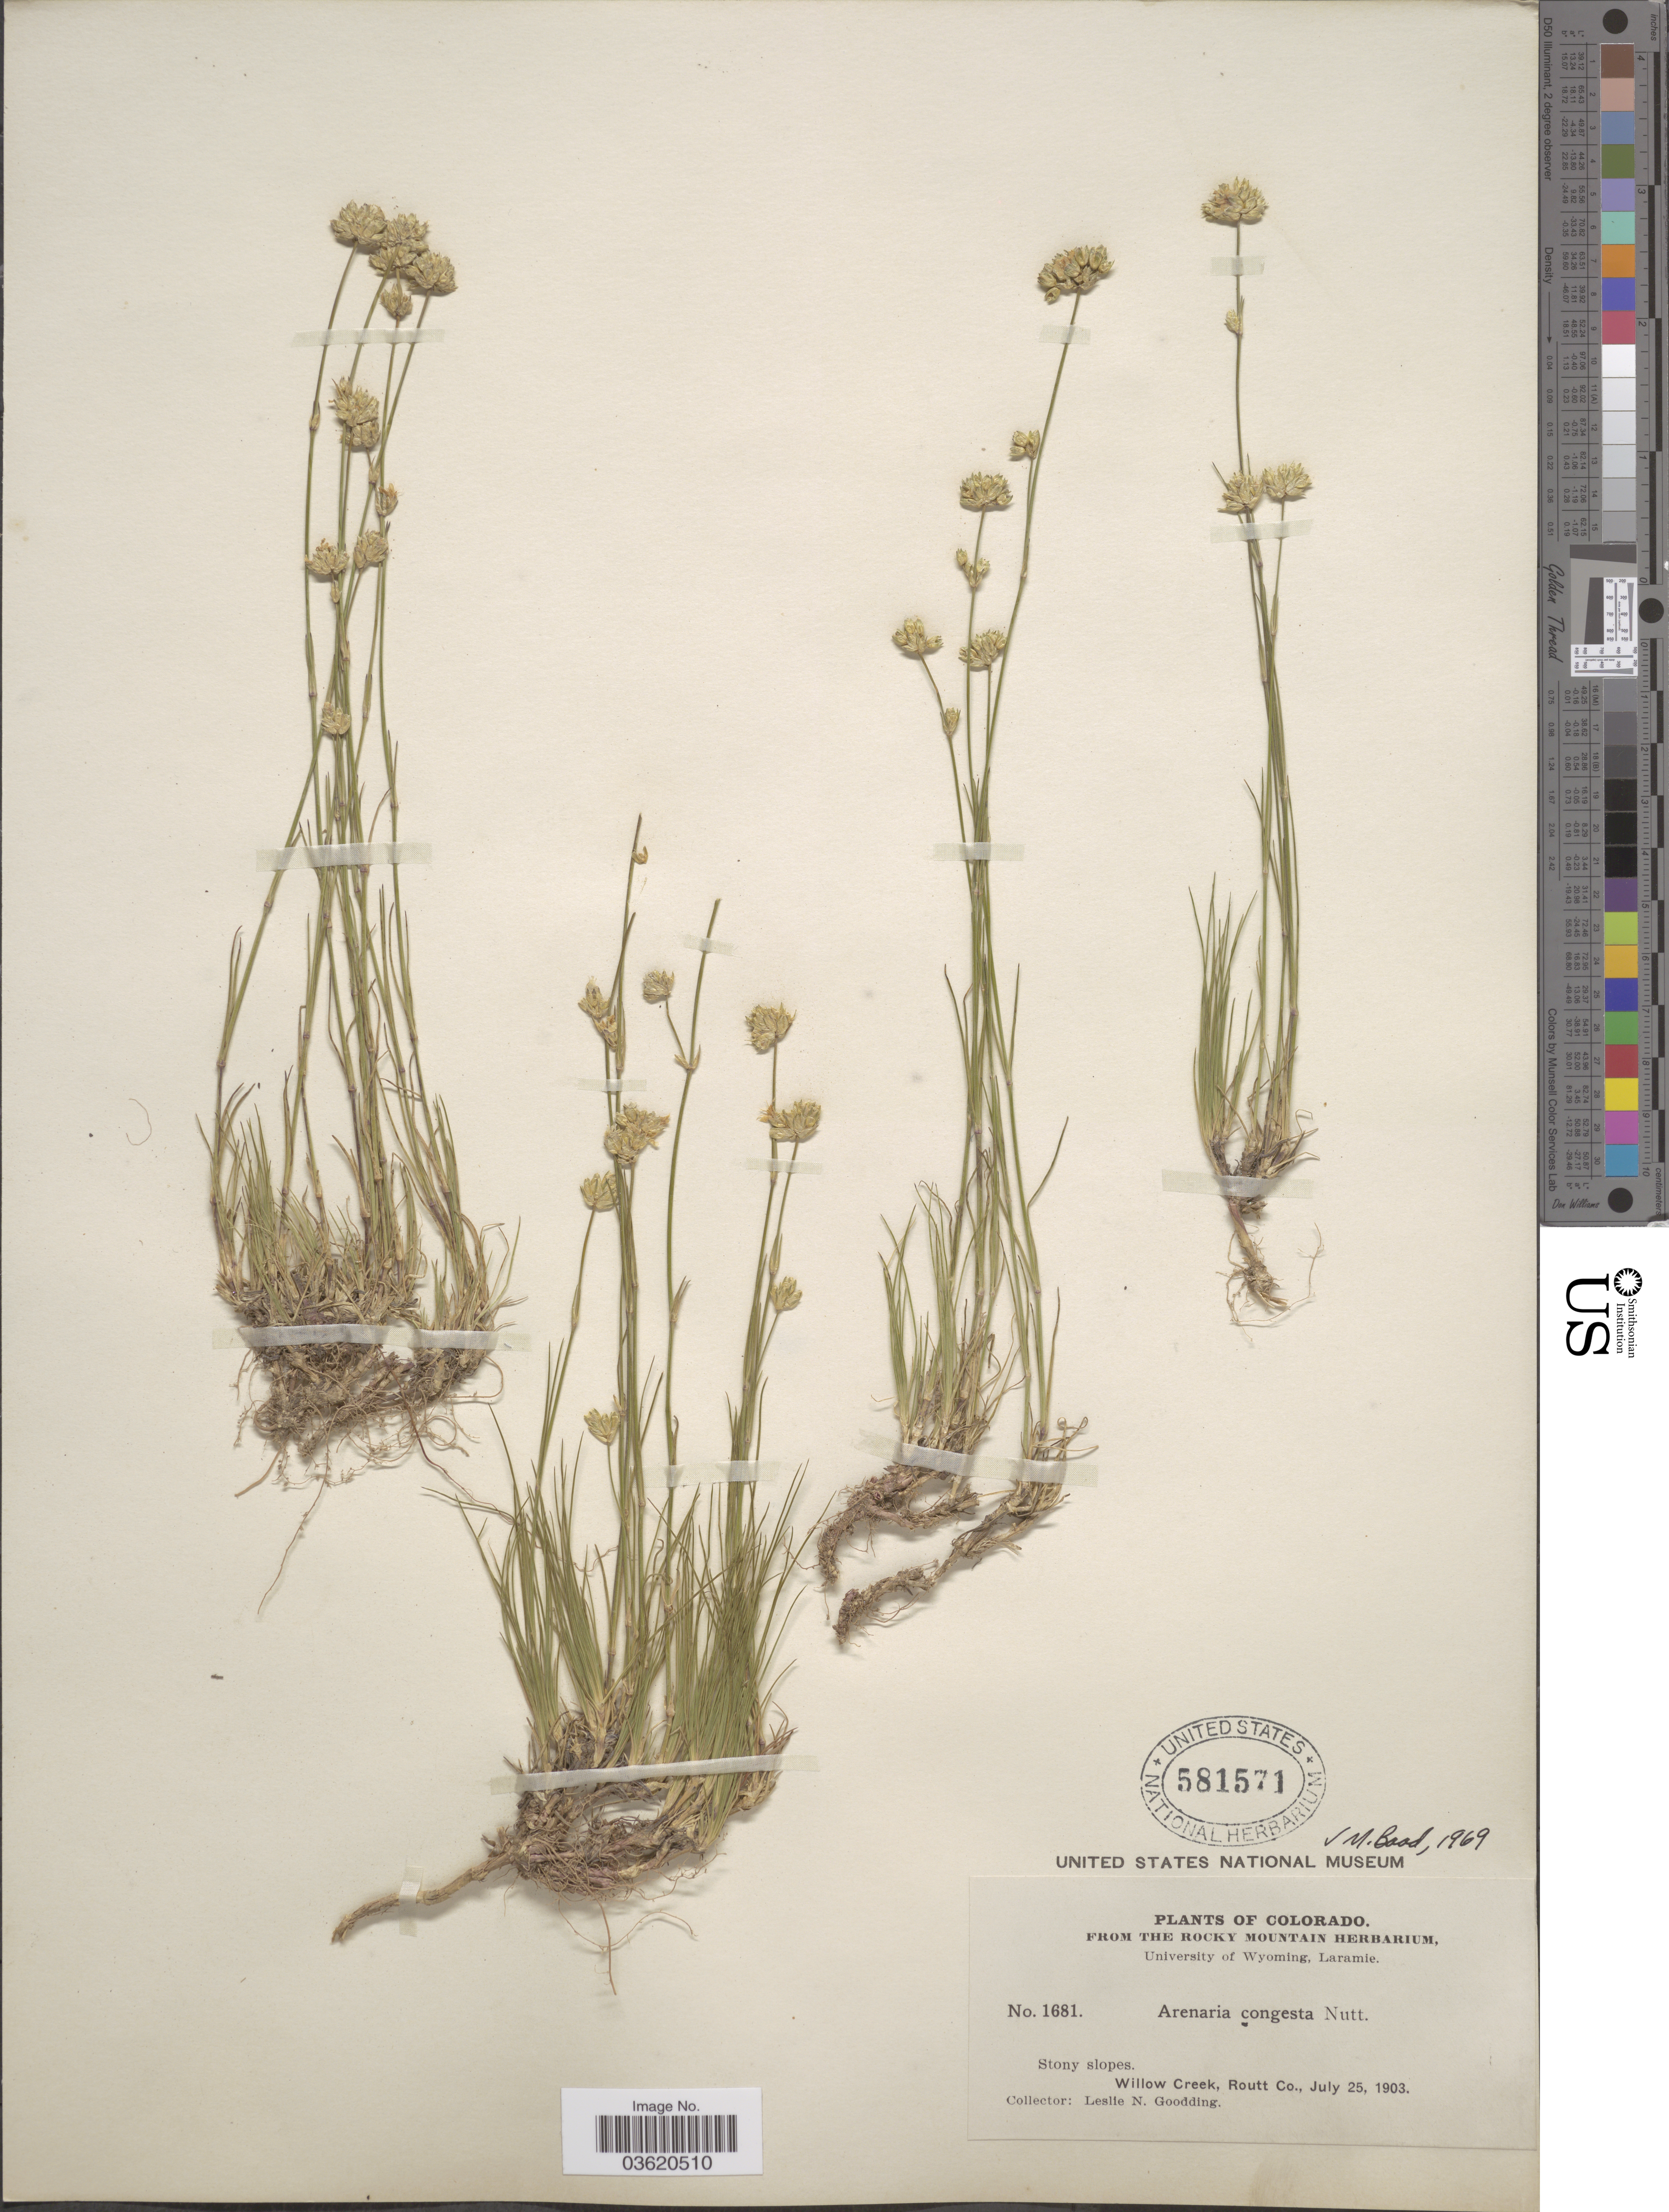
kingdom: Plantae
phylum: Tracheophyta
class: Magnoliopsida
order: Caryophyllales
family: Caryophyllaceae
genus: Eremogone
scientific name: Eremogone congesta var. congesta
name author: (Nutt.) Ikonn.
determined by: Strong, Mark T., (BOT), Smithsonian Institution - National Museum of Natural History (UNITED STATES)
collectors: L. N. Goodding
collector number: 1681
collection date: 1903-07-25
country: United States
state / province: Colorado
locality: Willow Creek, Routt Co.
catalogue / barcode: US 581571